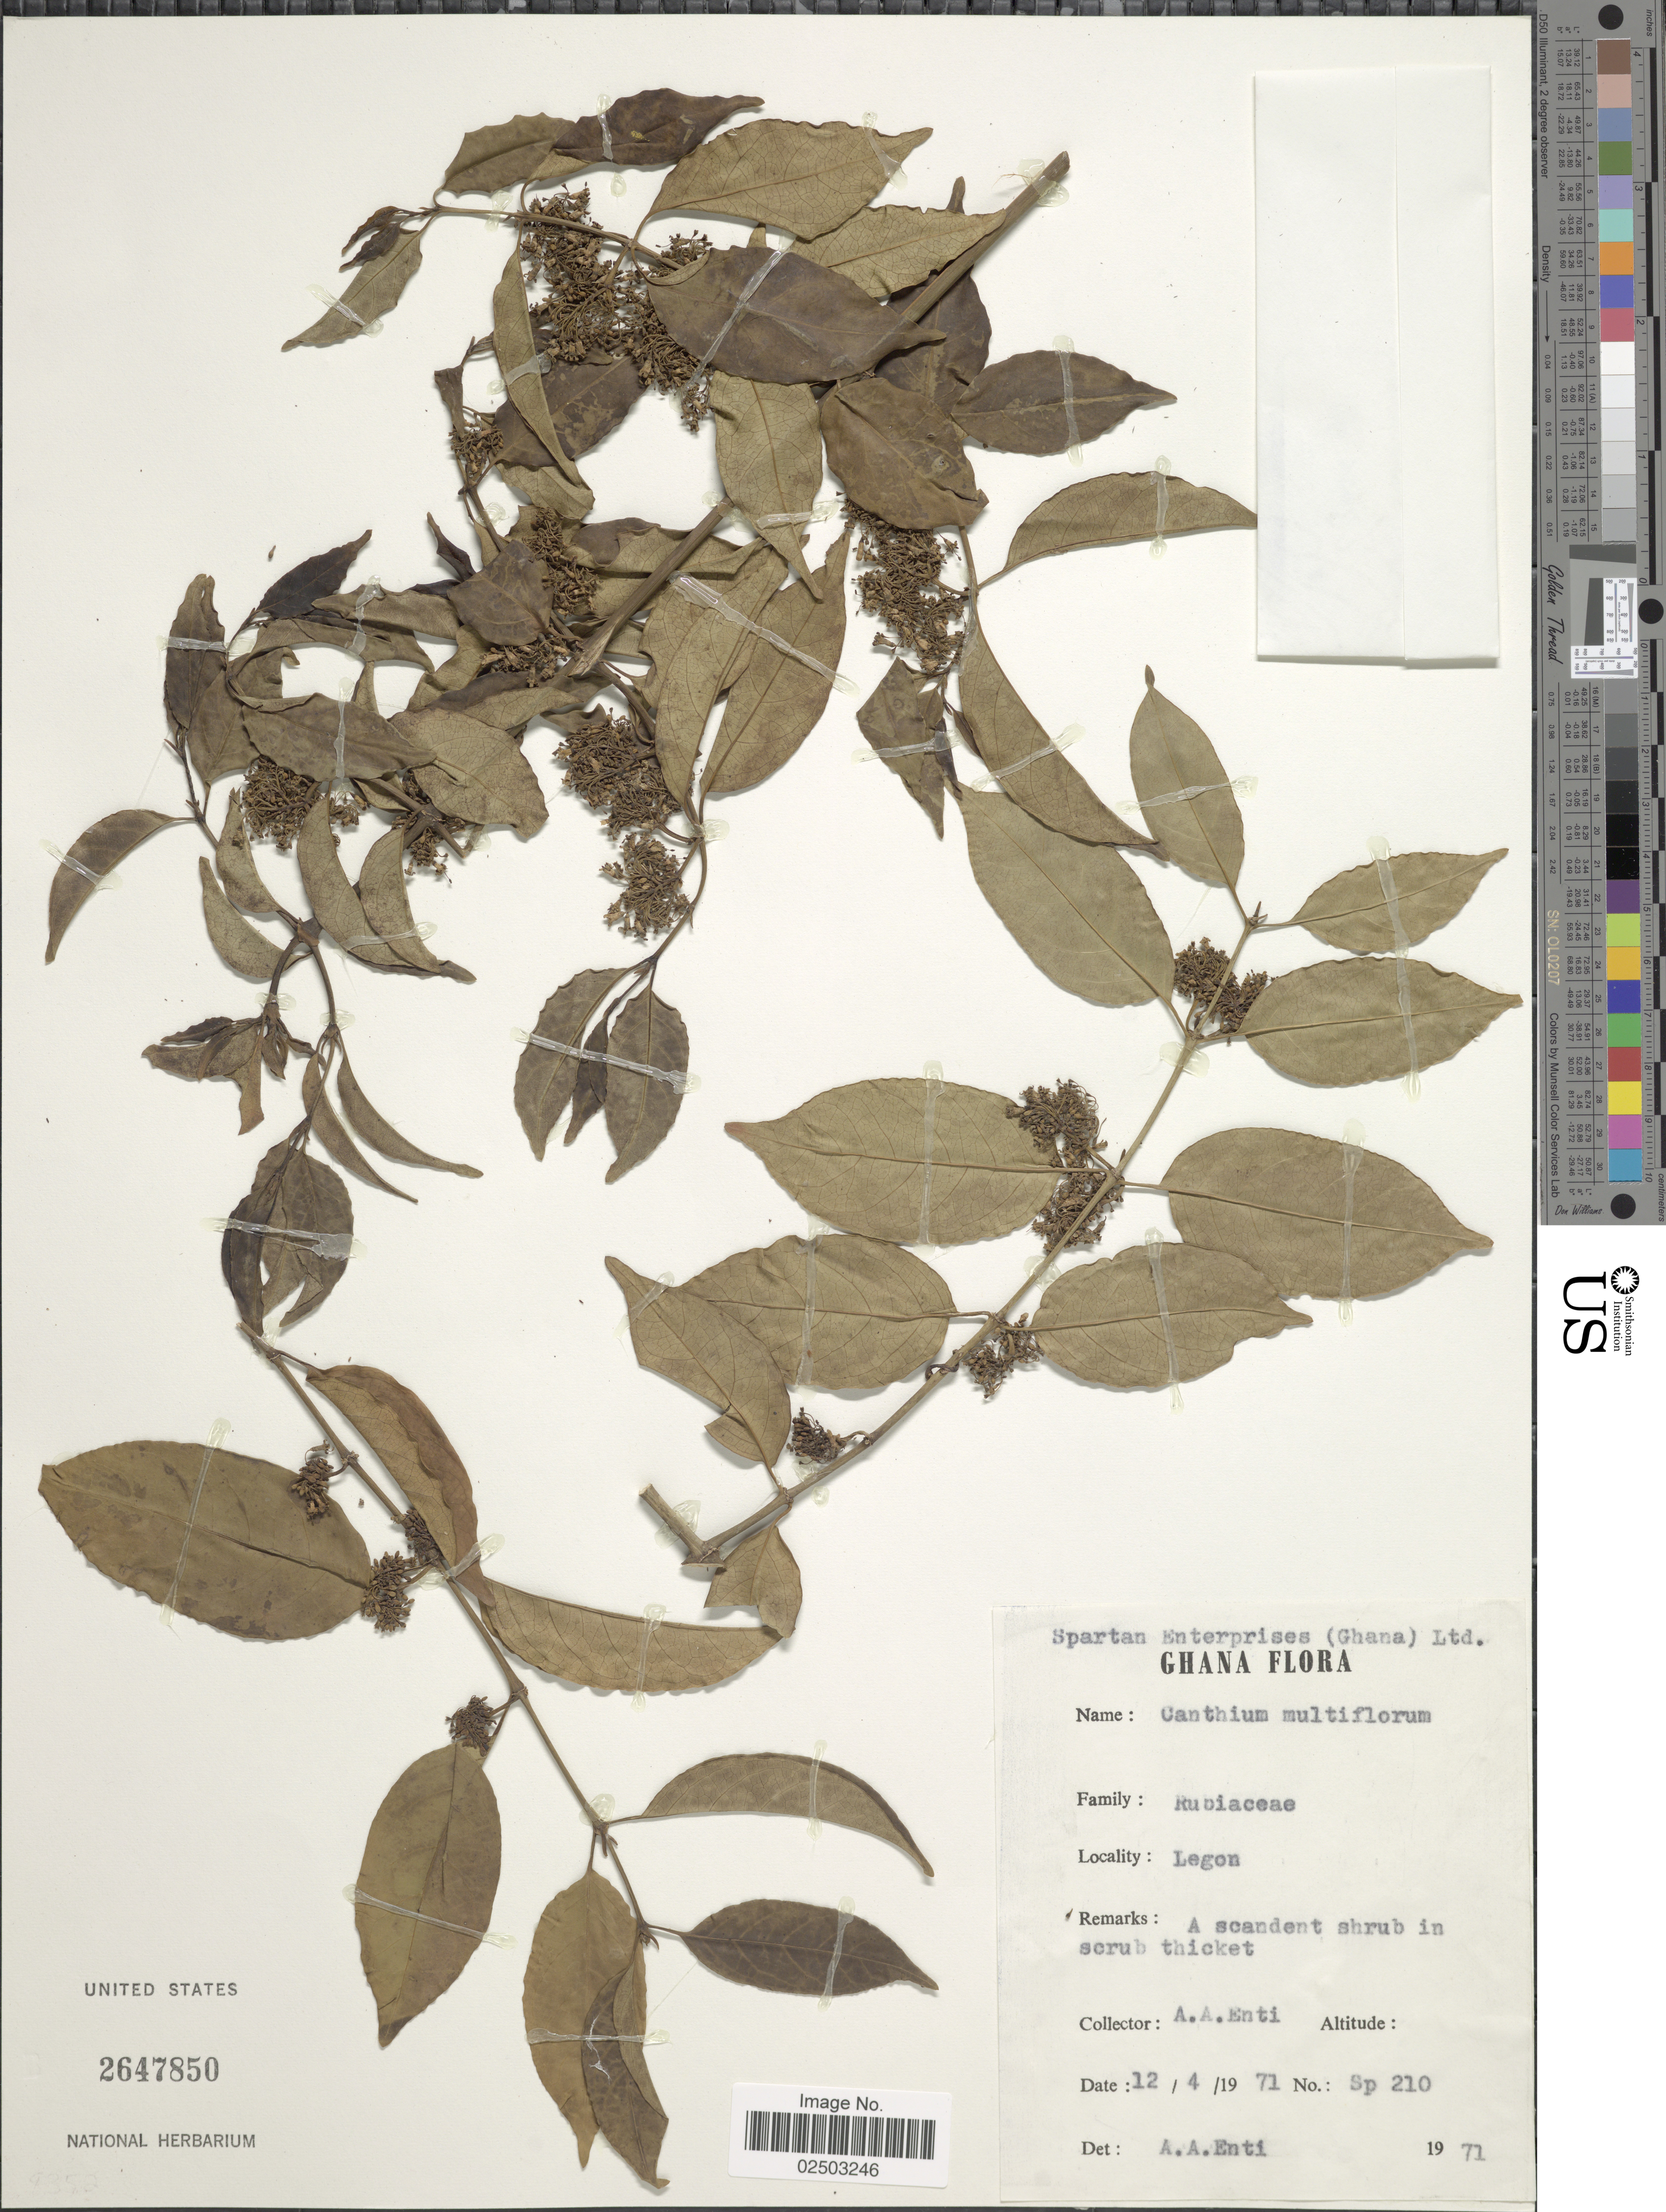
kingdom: Plantae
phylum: Tracheophyta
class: Magnoliopsida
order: Gentianales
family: Rubiaceae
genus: Canthium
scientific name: Canthium multiflorum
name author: (Schumach. & Thonn.) Hiern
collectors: A. Enti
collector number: sp210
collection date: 1971-04-12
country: Ghana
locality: Legon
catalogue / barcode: US 2647850